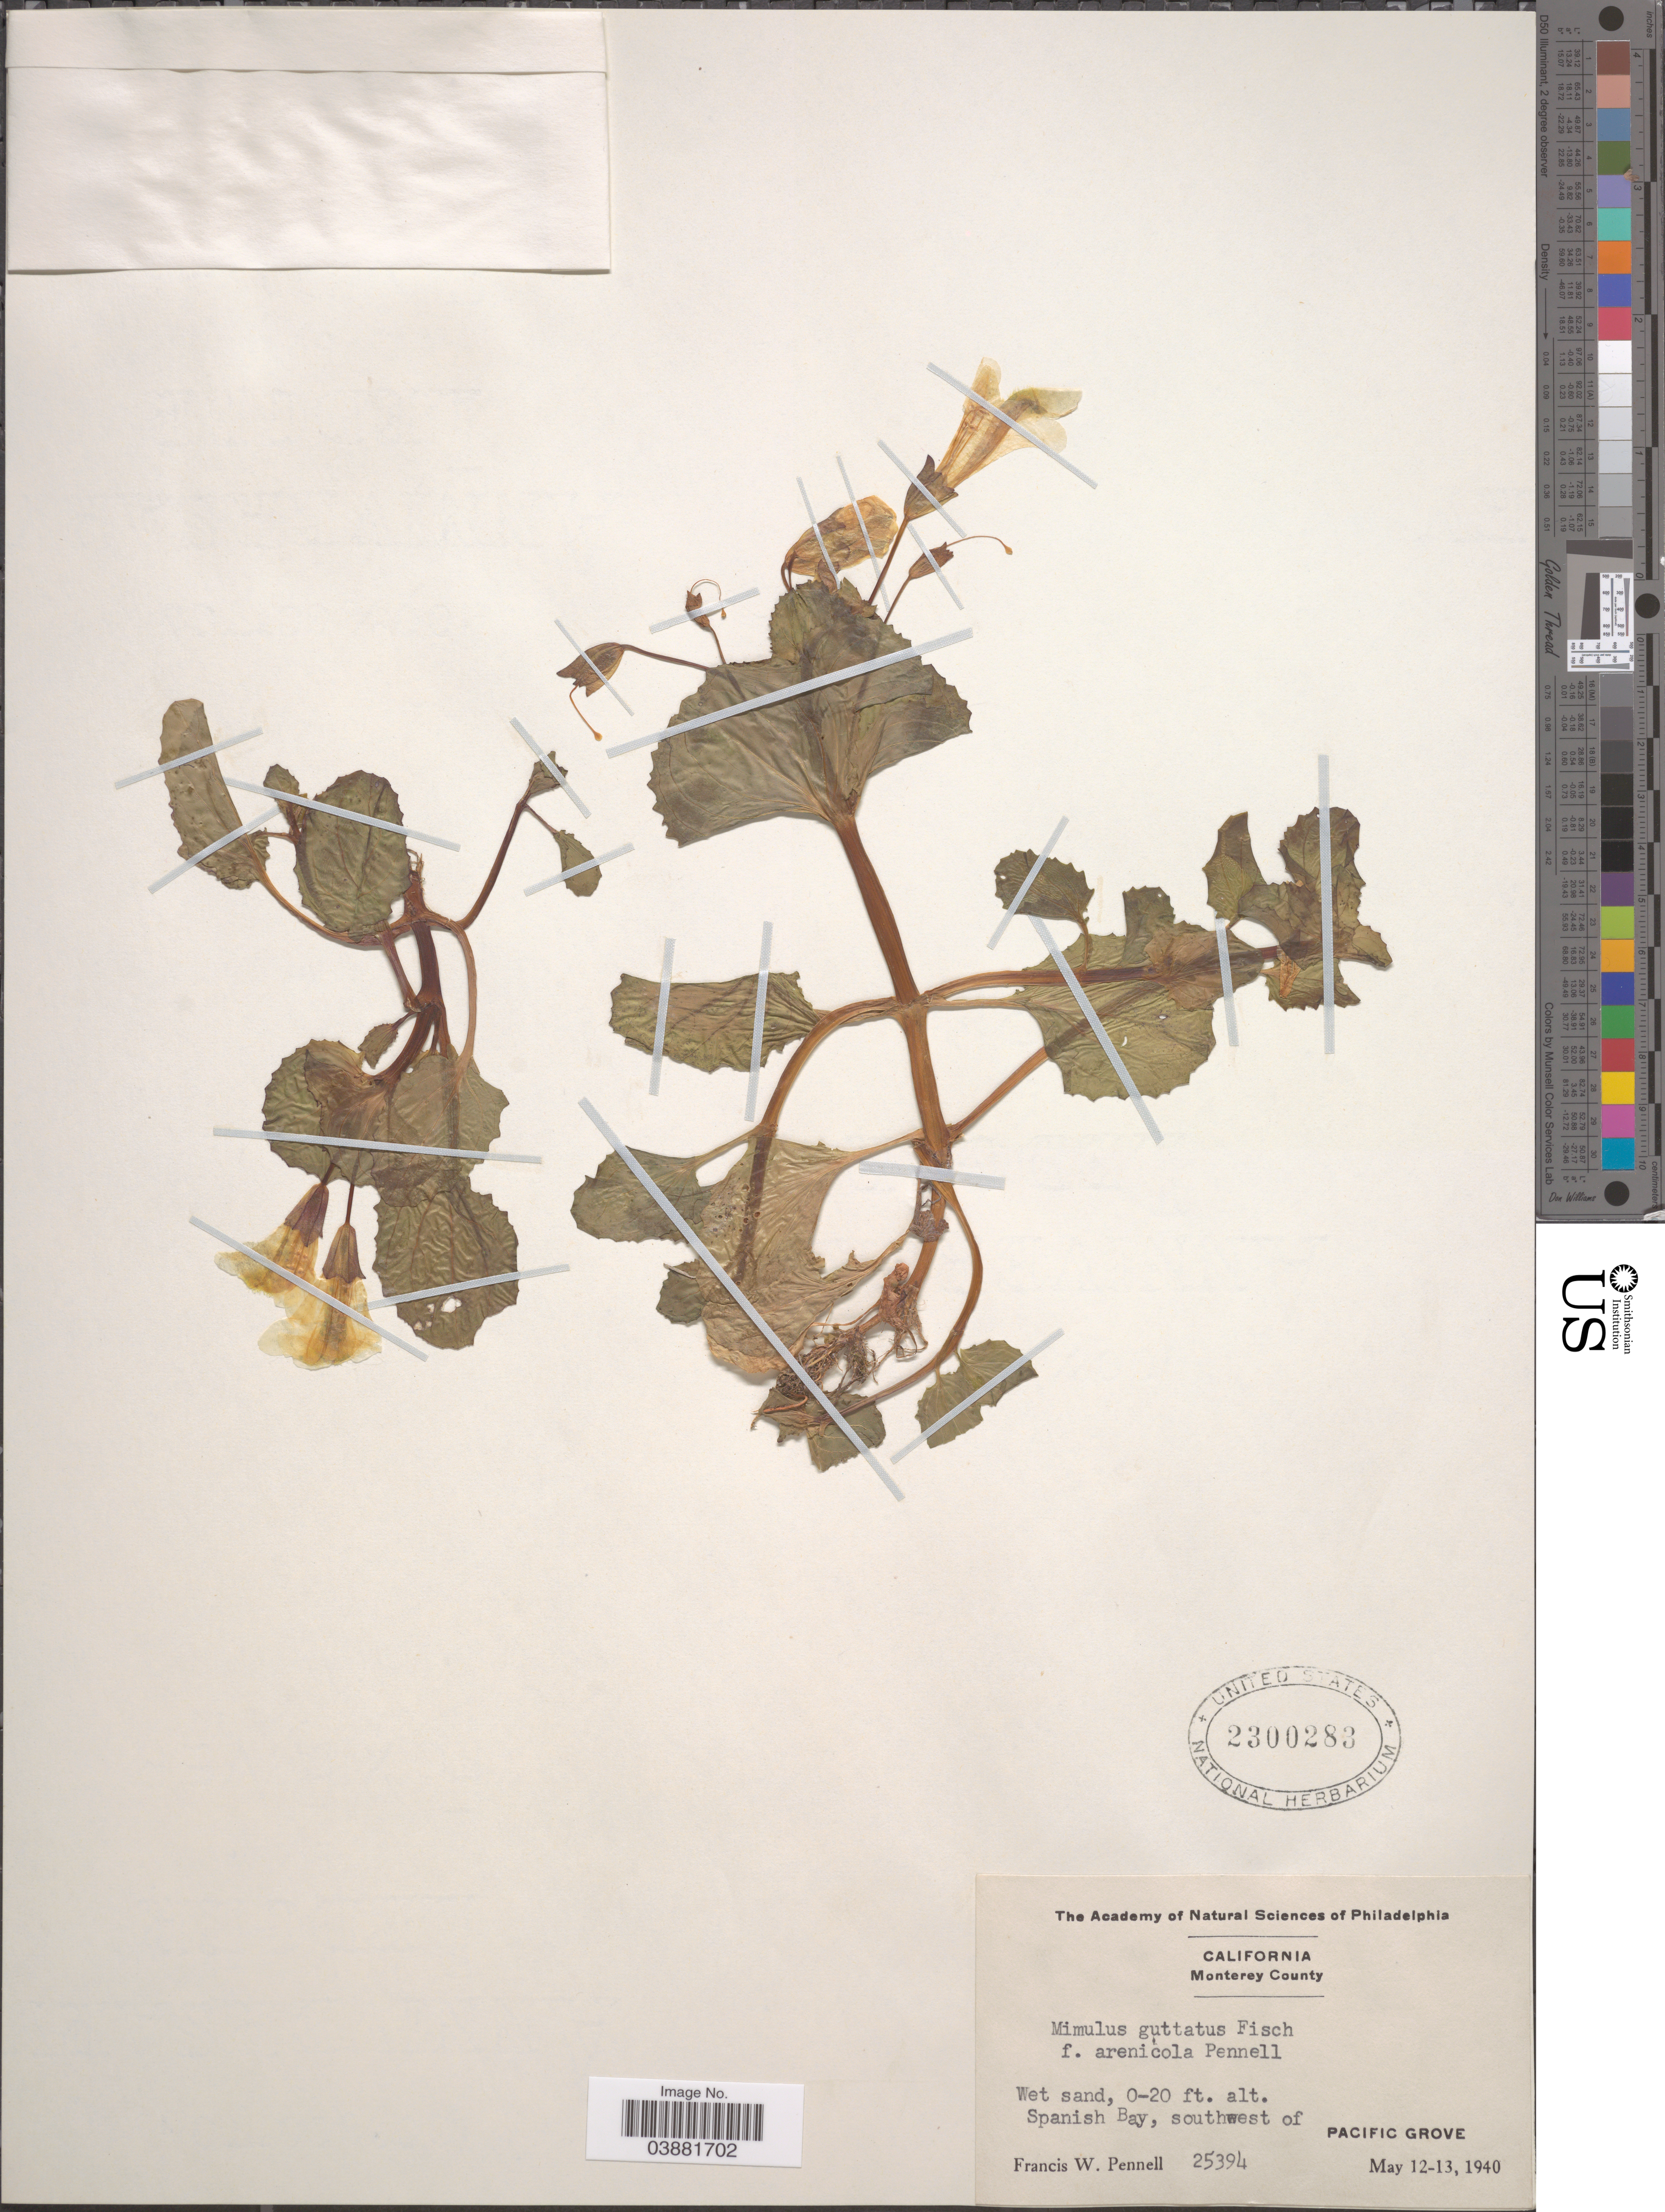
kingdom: Plantae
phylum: Tracheophyta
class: Magnoliopsida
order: Lamiales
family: Phrymaceae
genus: Mimulus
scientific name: Mimulus guttatus subsp. arenicola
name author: Pennell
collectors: F. W. Pennell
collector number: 25394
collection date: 1940-05-12/1940-05-13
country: United States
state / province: California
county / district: Monterey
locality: Monterey County. Spanish Bay, southwest of Pacific Grove.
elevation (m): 0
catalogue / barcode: US 2300283